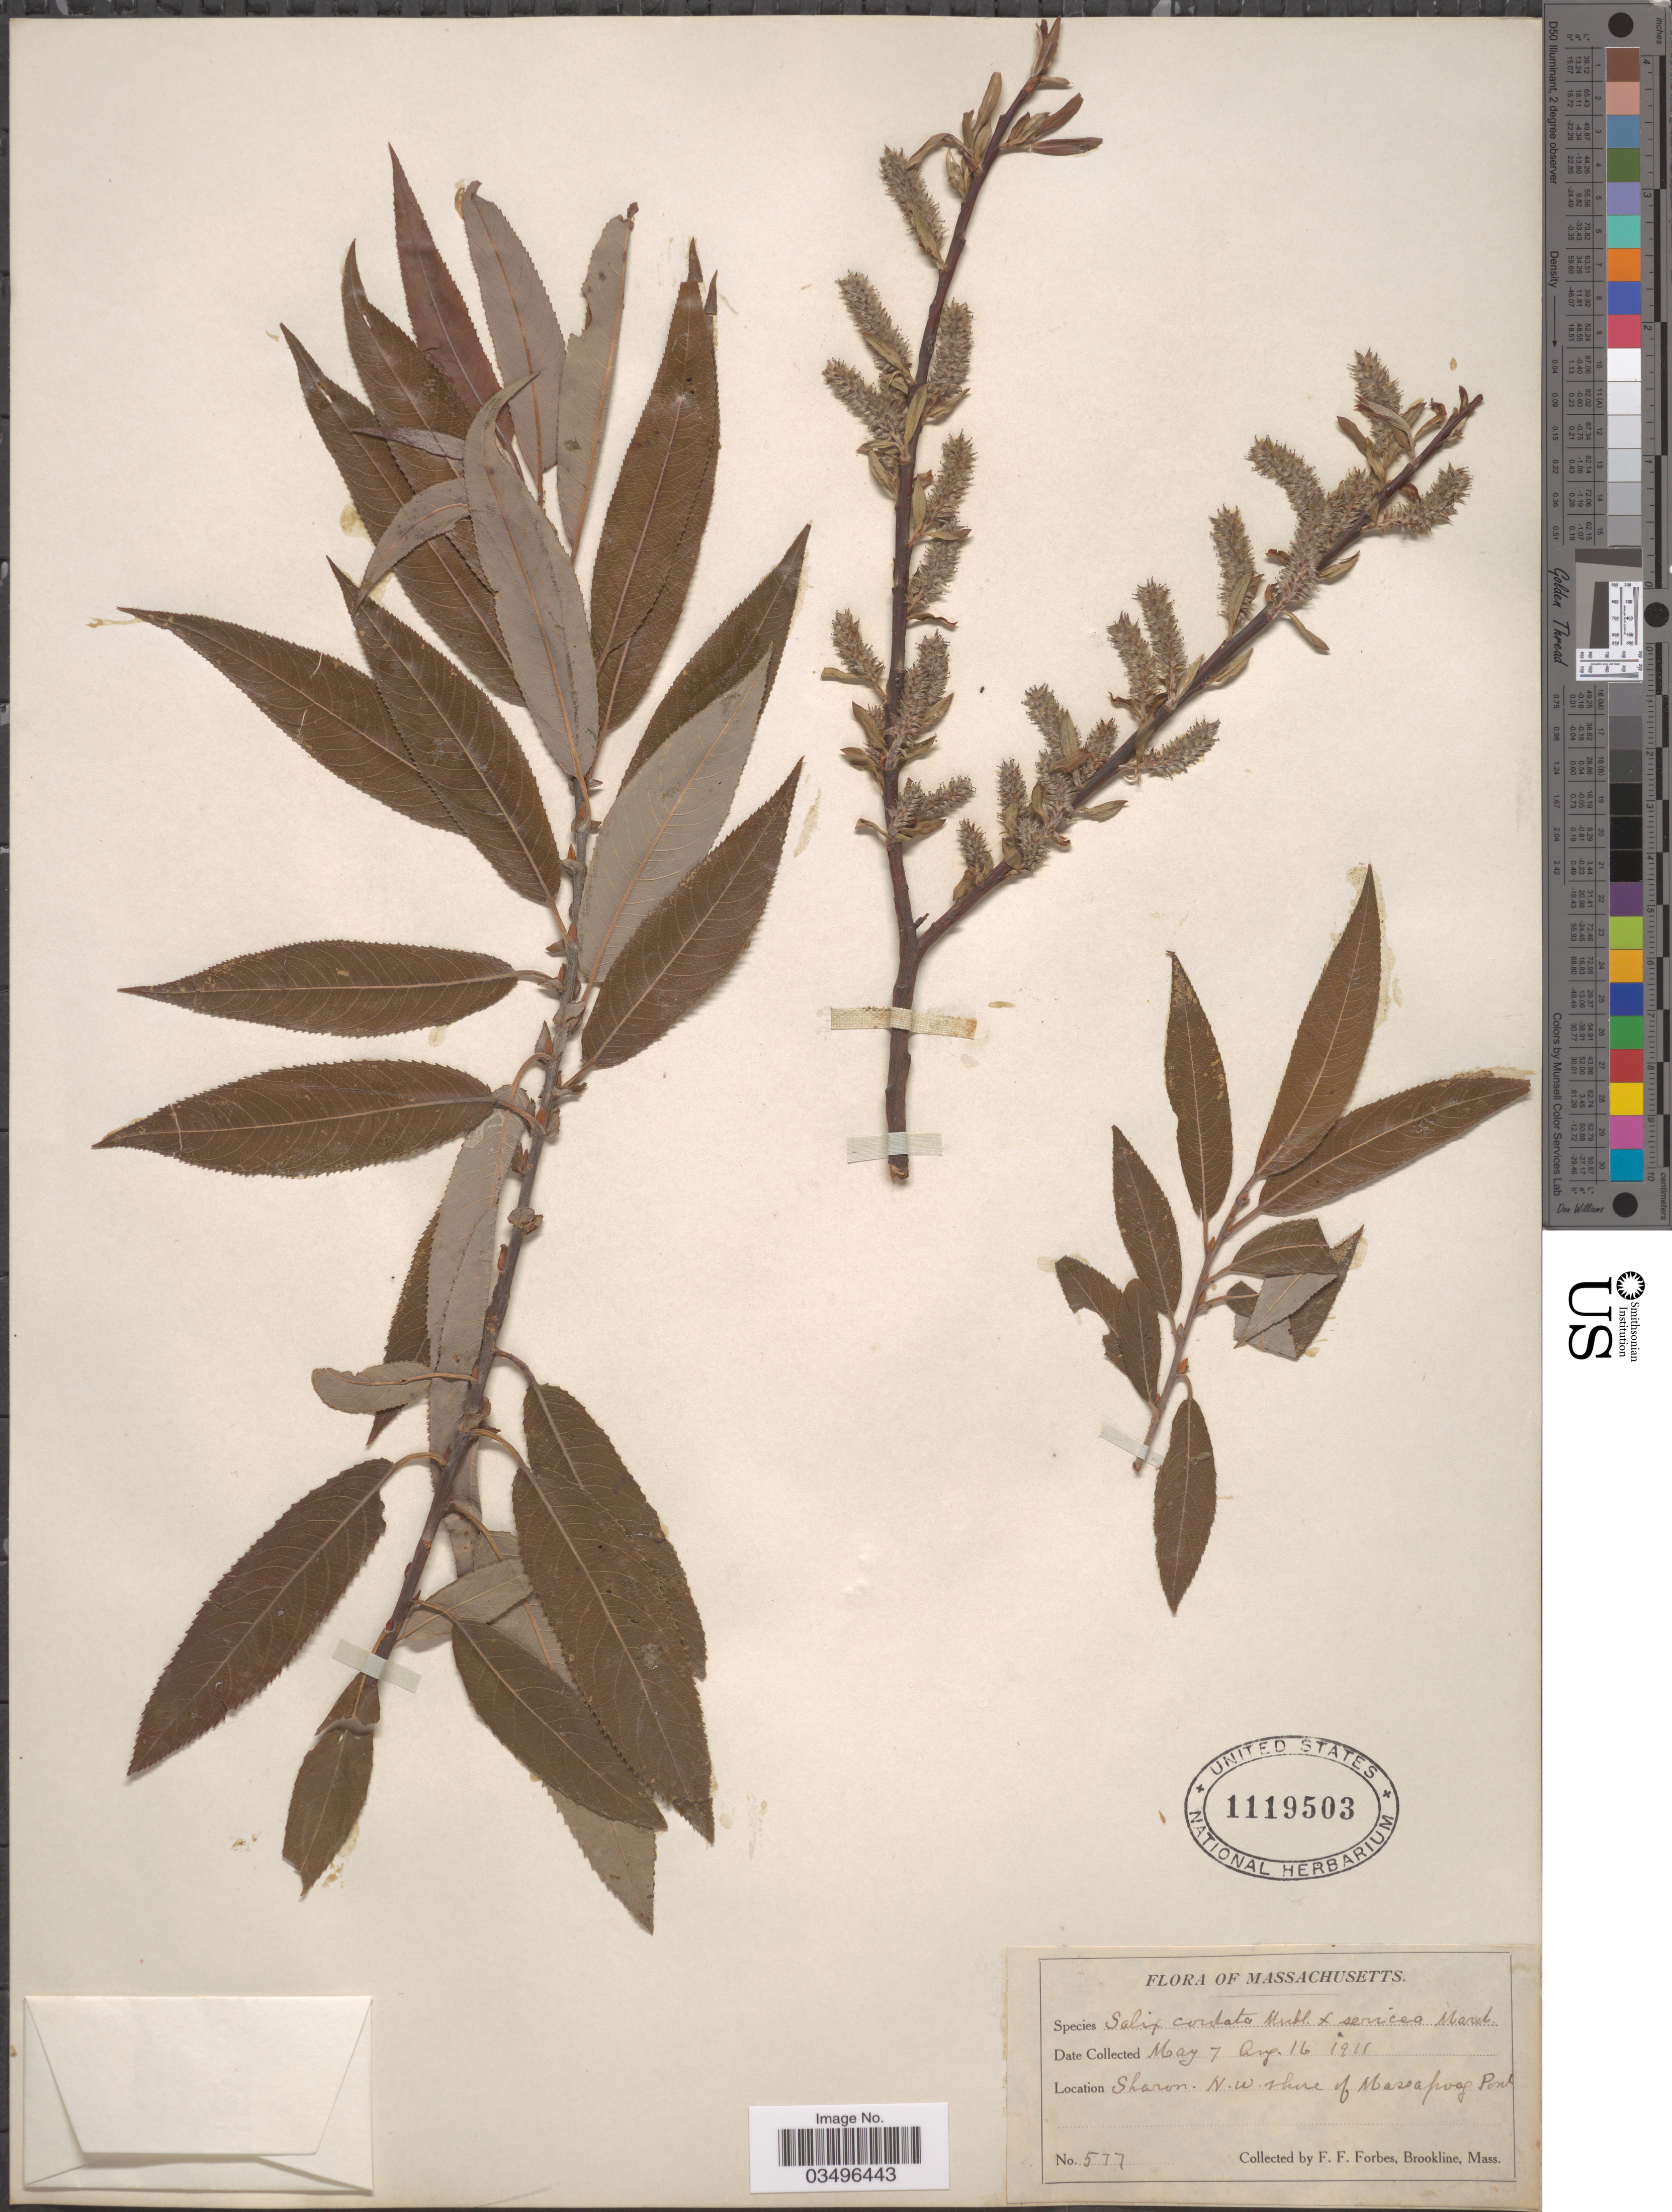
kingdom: Plantae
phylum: Tracheophyta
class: Magnoliopsida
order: Malpighiales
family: Salicaceae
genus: Salix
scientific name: Salix cordata x S. sericea Marshall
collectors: F. Forbes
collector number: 577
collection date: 1911-05-07/1911-08-16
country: United States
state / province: Massachusetts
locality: Sharon. N. W. shore of Massapoag Pond.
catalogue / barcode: US 1119503